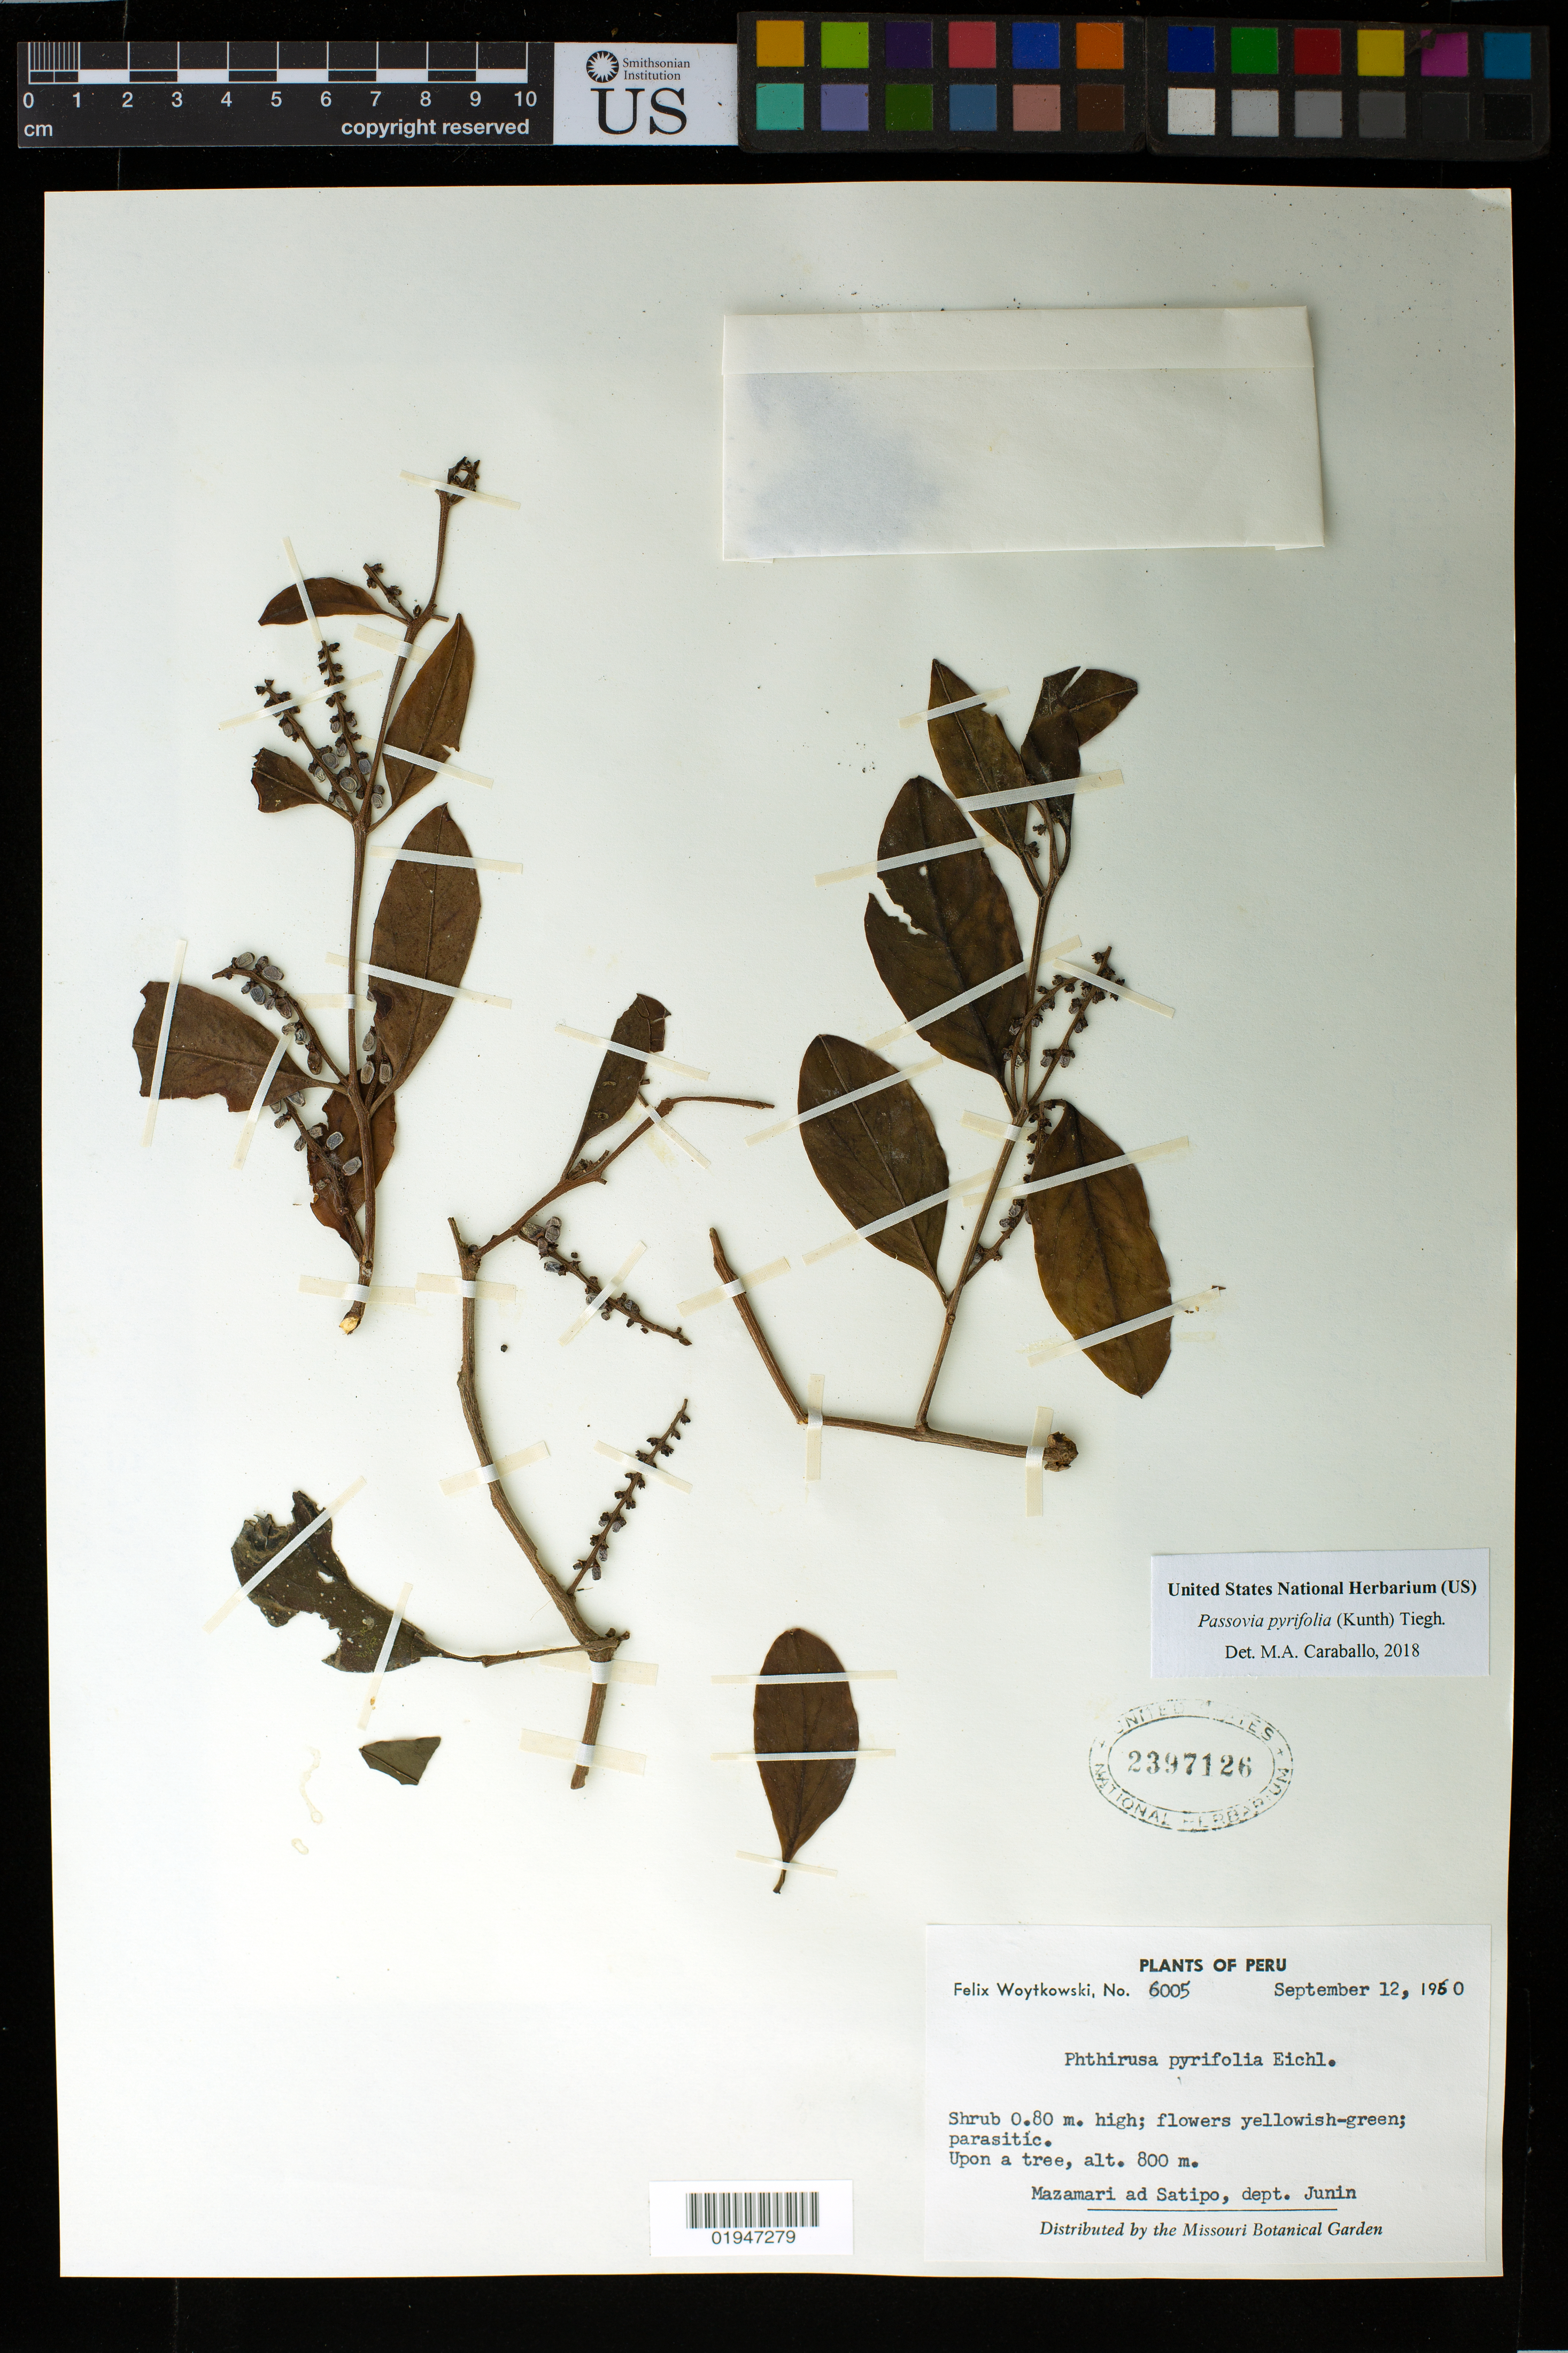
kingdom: Plantae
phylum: Tracheophyta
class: Magnoliopsida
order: Santalales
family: Loranthaceae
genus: Passovia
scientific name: Passovia pyrifolia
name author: (Kunth) Tiegh.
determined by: Caraballo-Ortiz, Marcos A., (MISS), University of Mississippi (UNITED STATES)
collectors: F. Woytkowski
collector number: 6005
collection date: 1960-09-12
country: Peru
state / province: Junín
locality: Mazamari ad Satipo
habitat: Upon a tree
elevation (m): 800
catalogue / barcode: US 2397126